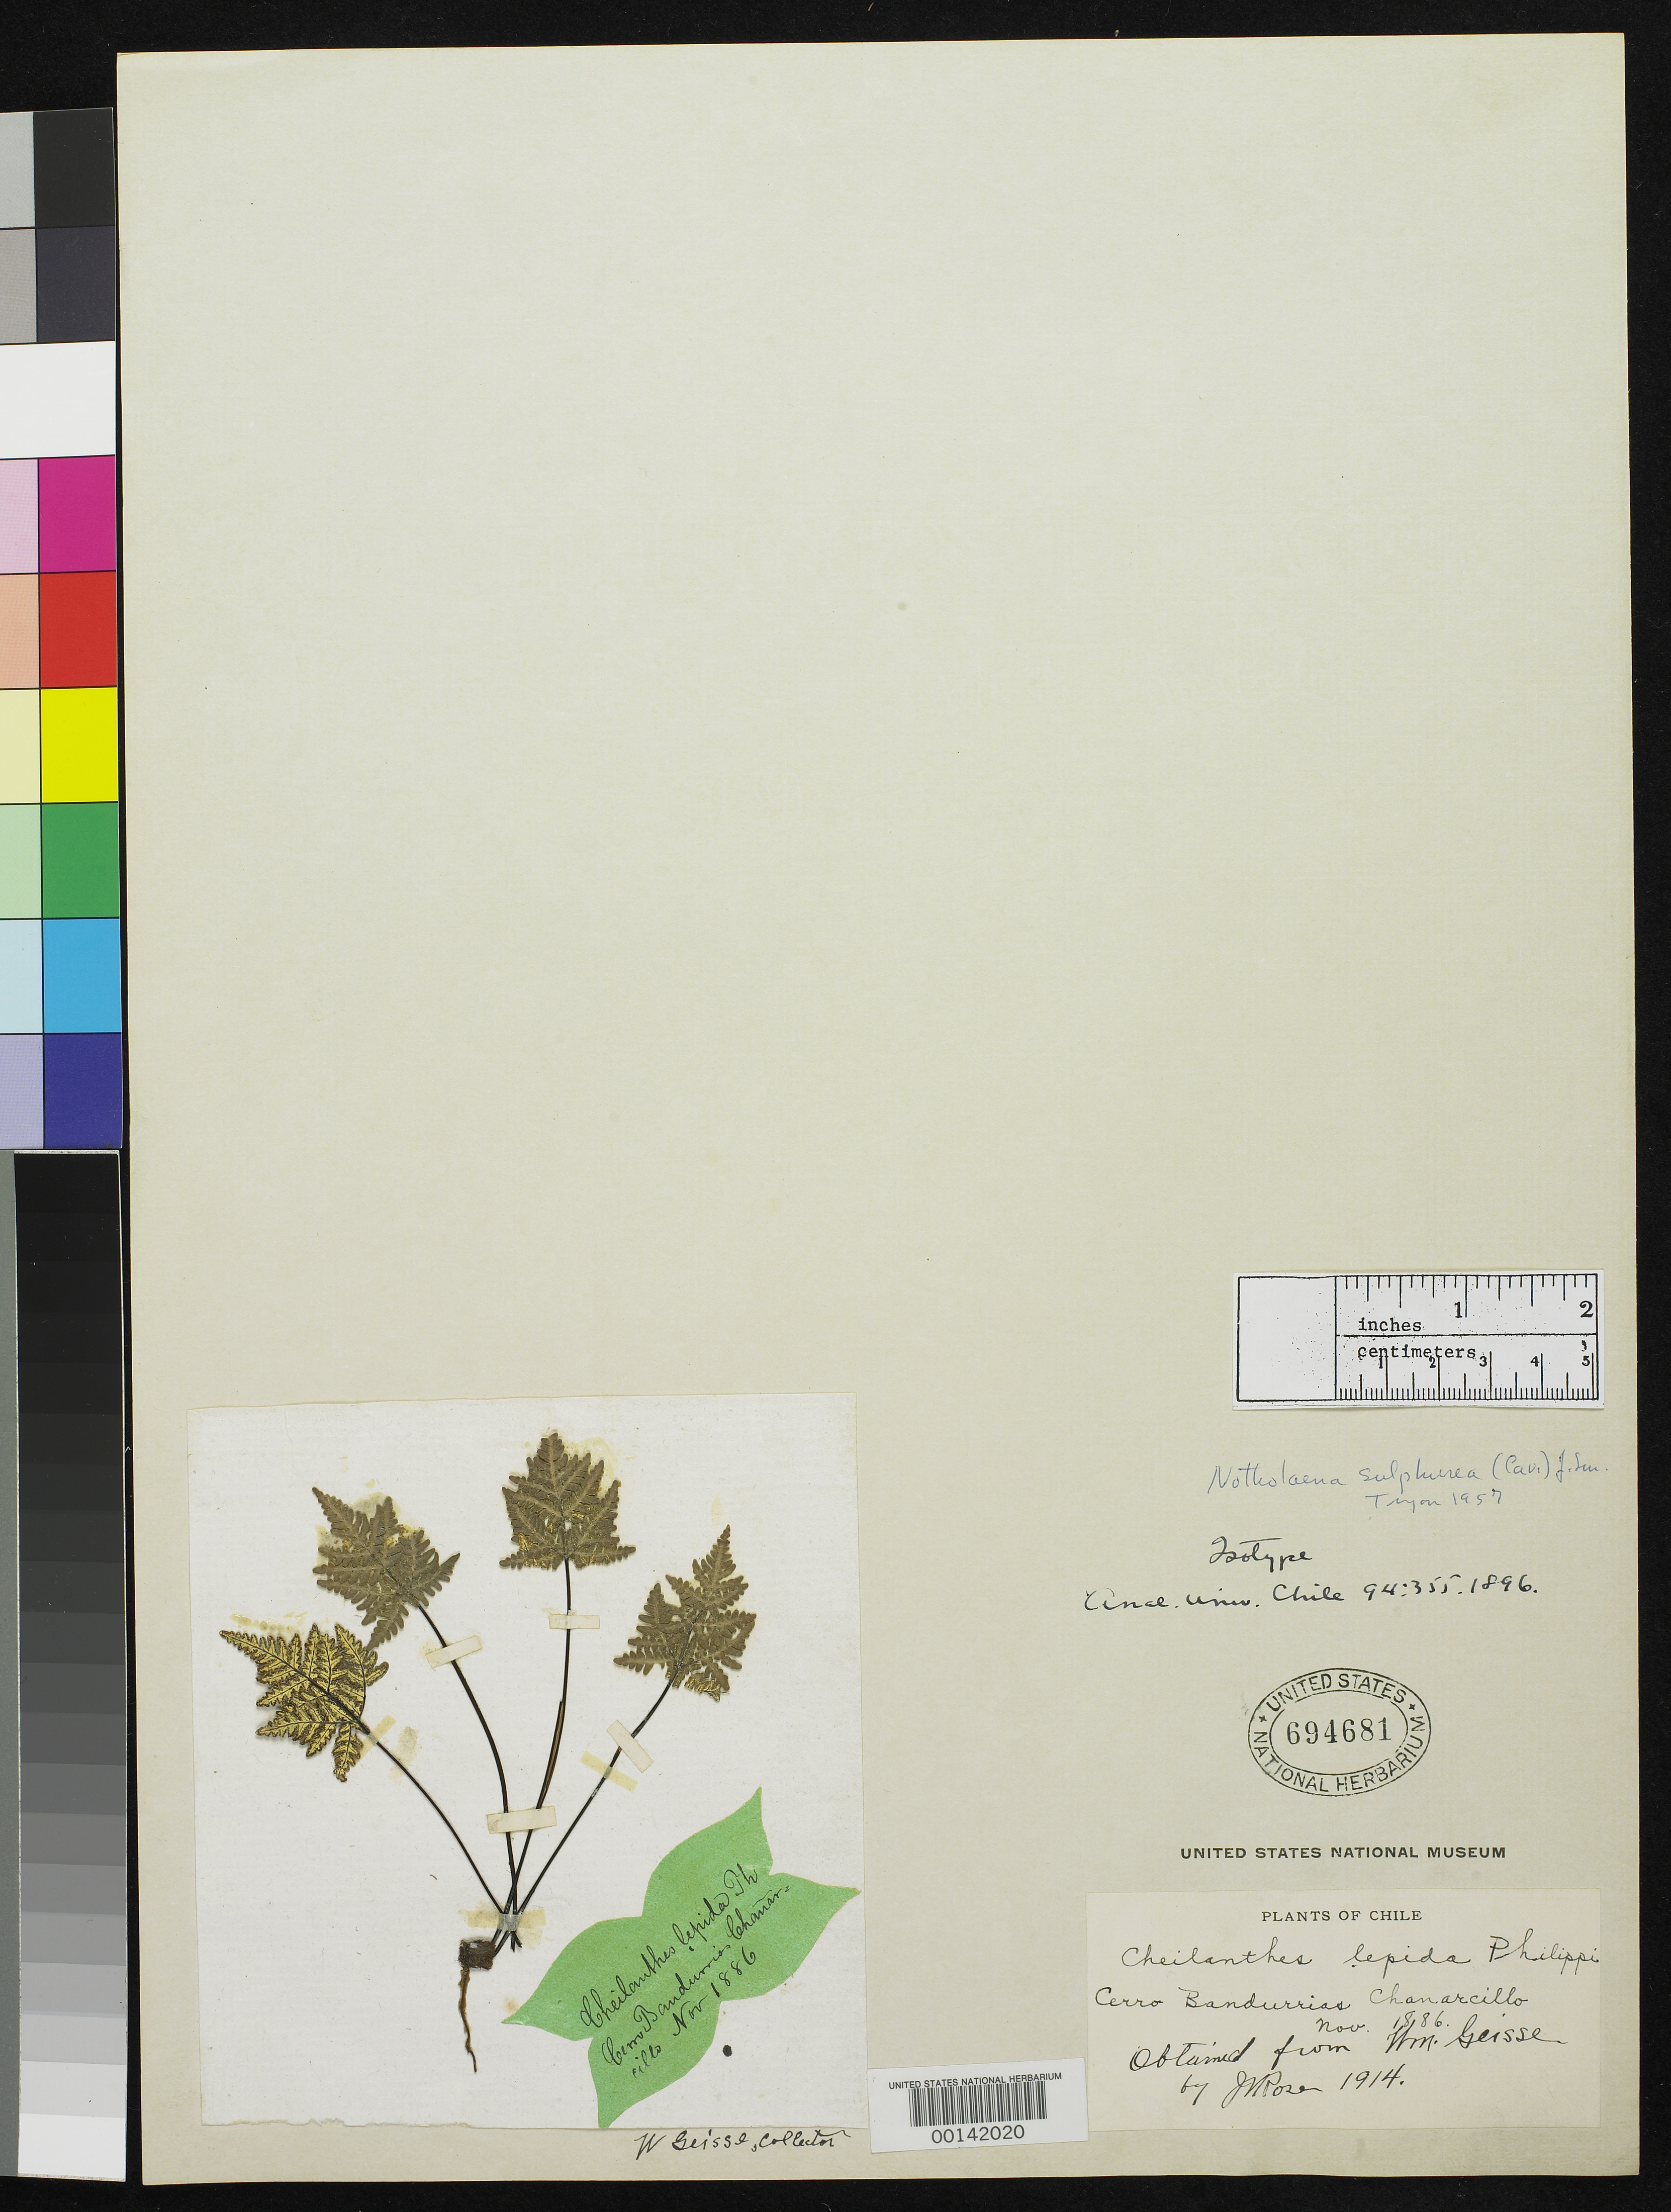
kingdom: Plantae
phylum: Tracheophyta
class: Polypodiopsida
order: Polypodiales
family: Pteridaceae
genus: Cheilanthes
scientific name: Cheilanthes lepida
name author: Phil.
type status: Type Collection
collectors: -. Geisse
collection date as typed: Nov 1886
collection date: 1886-11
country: Chile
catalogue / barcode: US 694681